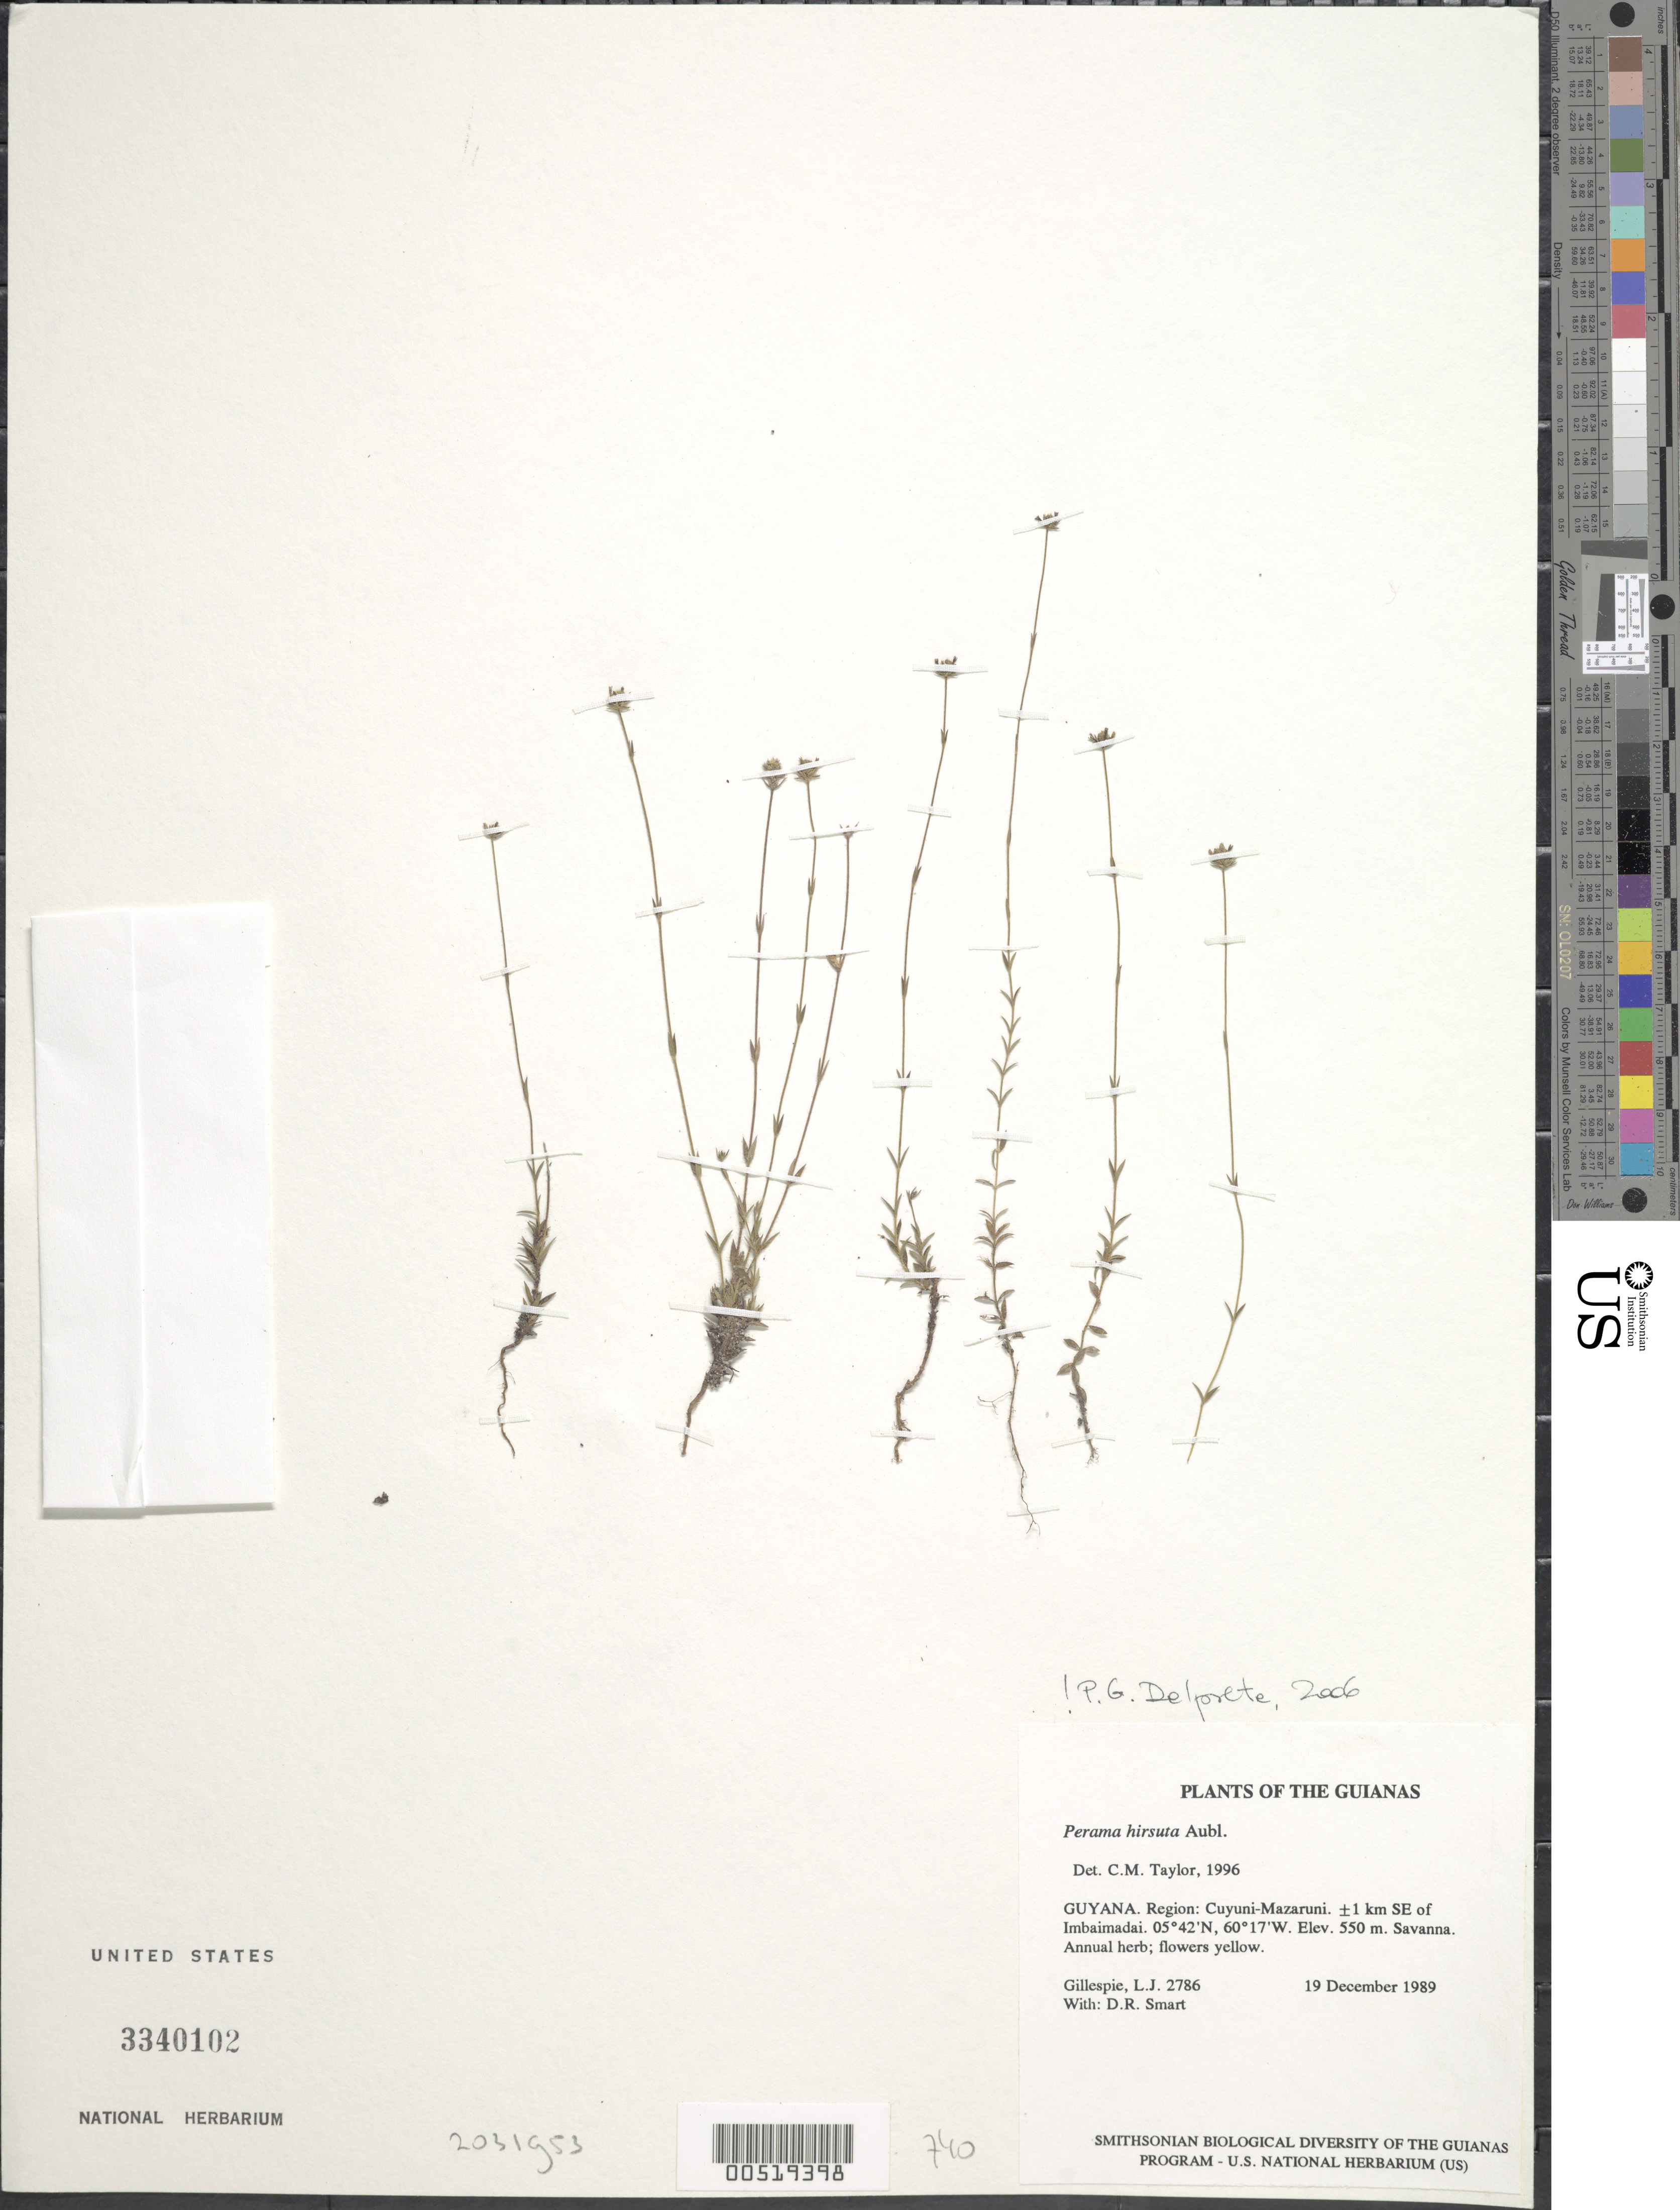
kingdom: Plantae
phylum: Tracheophyta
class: Magnoliopsida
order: Gentianales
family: Rubiaceae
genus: Perama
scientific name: Perama hirsuta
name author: Aubl.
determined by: Delprete, P. G., Herb. de Guyane Cay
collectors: L. J. Gillespie & D. R. Smart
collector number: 2786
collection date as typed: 19 December 1989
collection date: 1989-12-19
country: Guyana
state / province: Cuyuni-Mazaruni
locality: ±1 km SE of Imbaimadai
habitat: Savanna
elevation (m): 550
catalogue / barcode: US 3340102